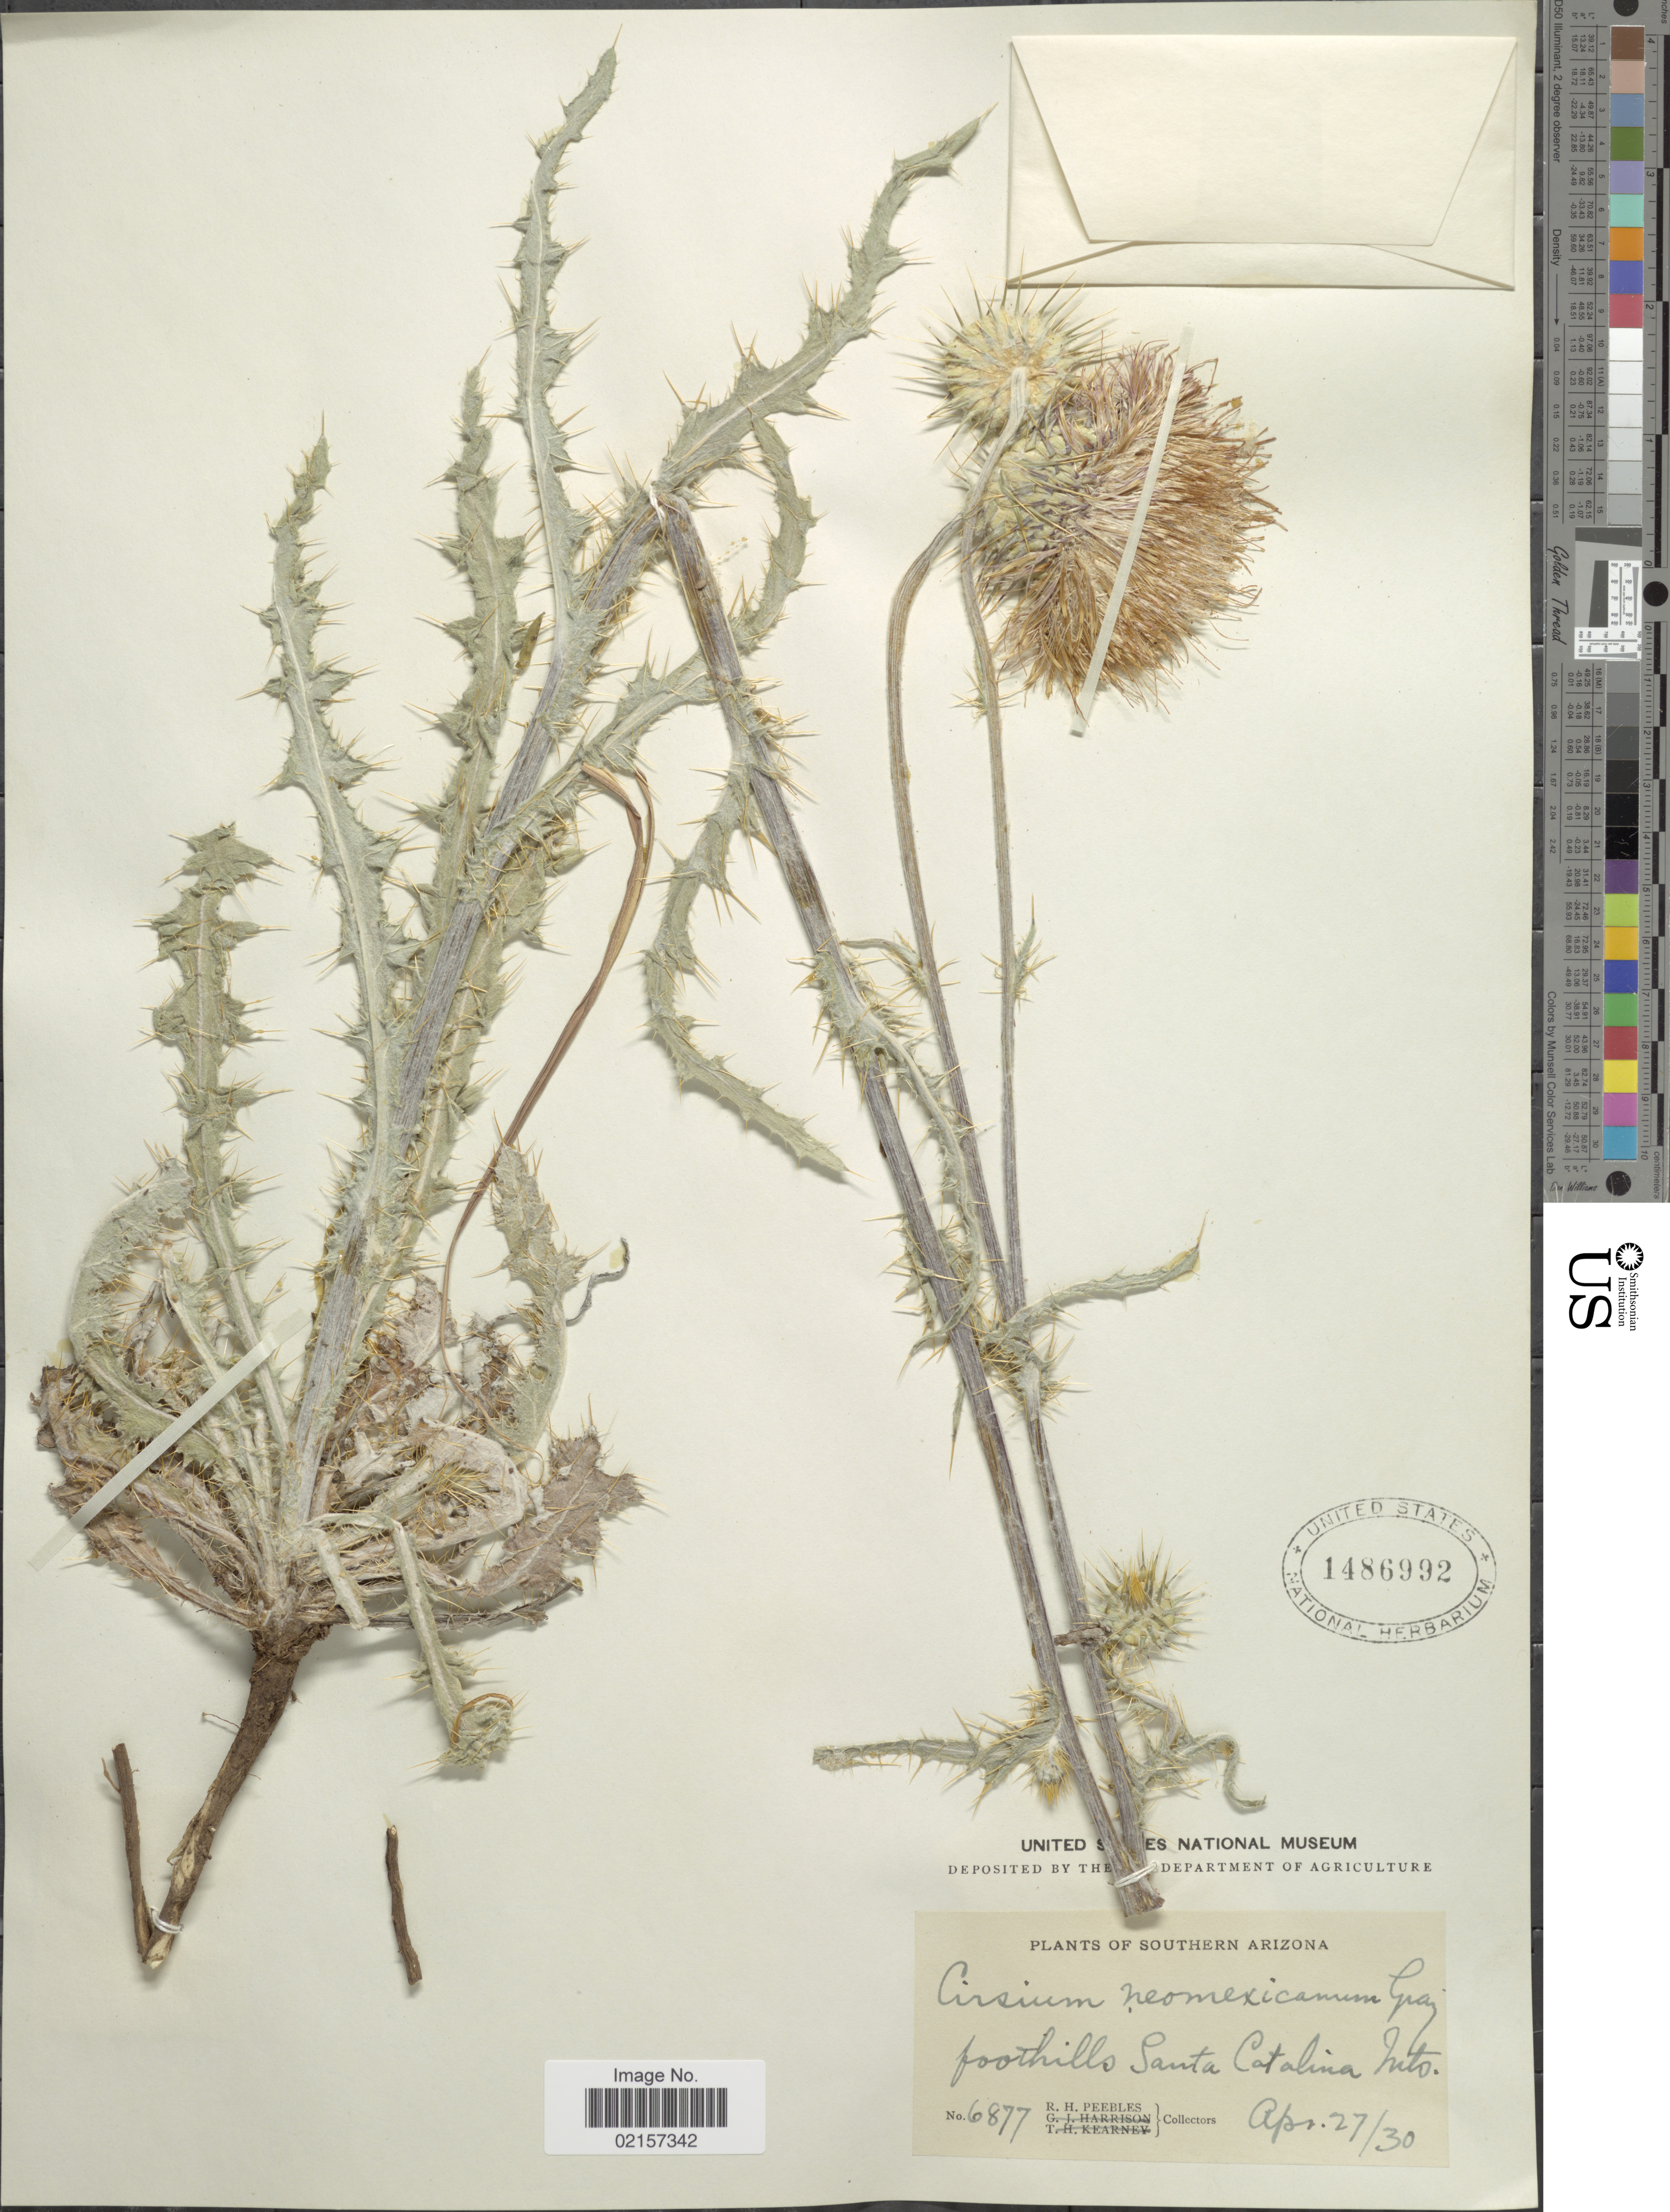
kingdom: Plantae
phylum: Tracheophyta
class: Magnoliopsida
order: Asterales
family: Asteraceae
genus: Cirsium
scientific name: Cirsium neomexicanum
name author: A. Gray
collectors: R. H. Peebles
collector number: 6877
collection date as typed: Transcribed d/m/y: 27/4/30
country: United States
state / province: Arizona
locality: Southern Arizona, foothills Santa Catalina Mts.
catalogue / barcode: US 1486992